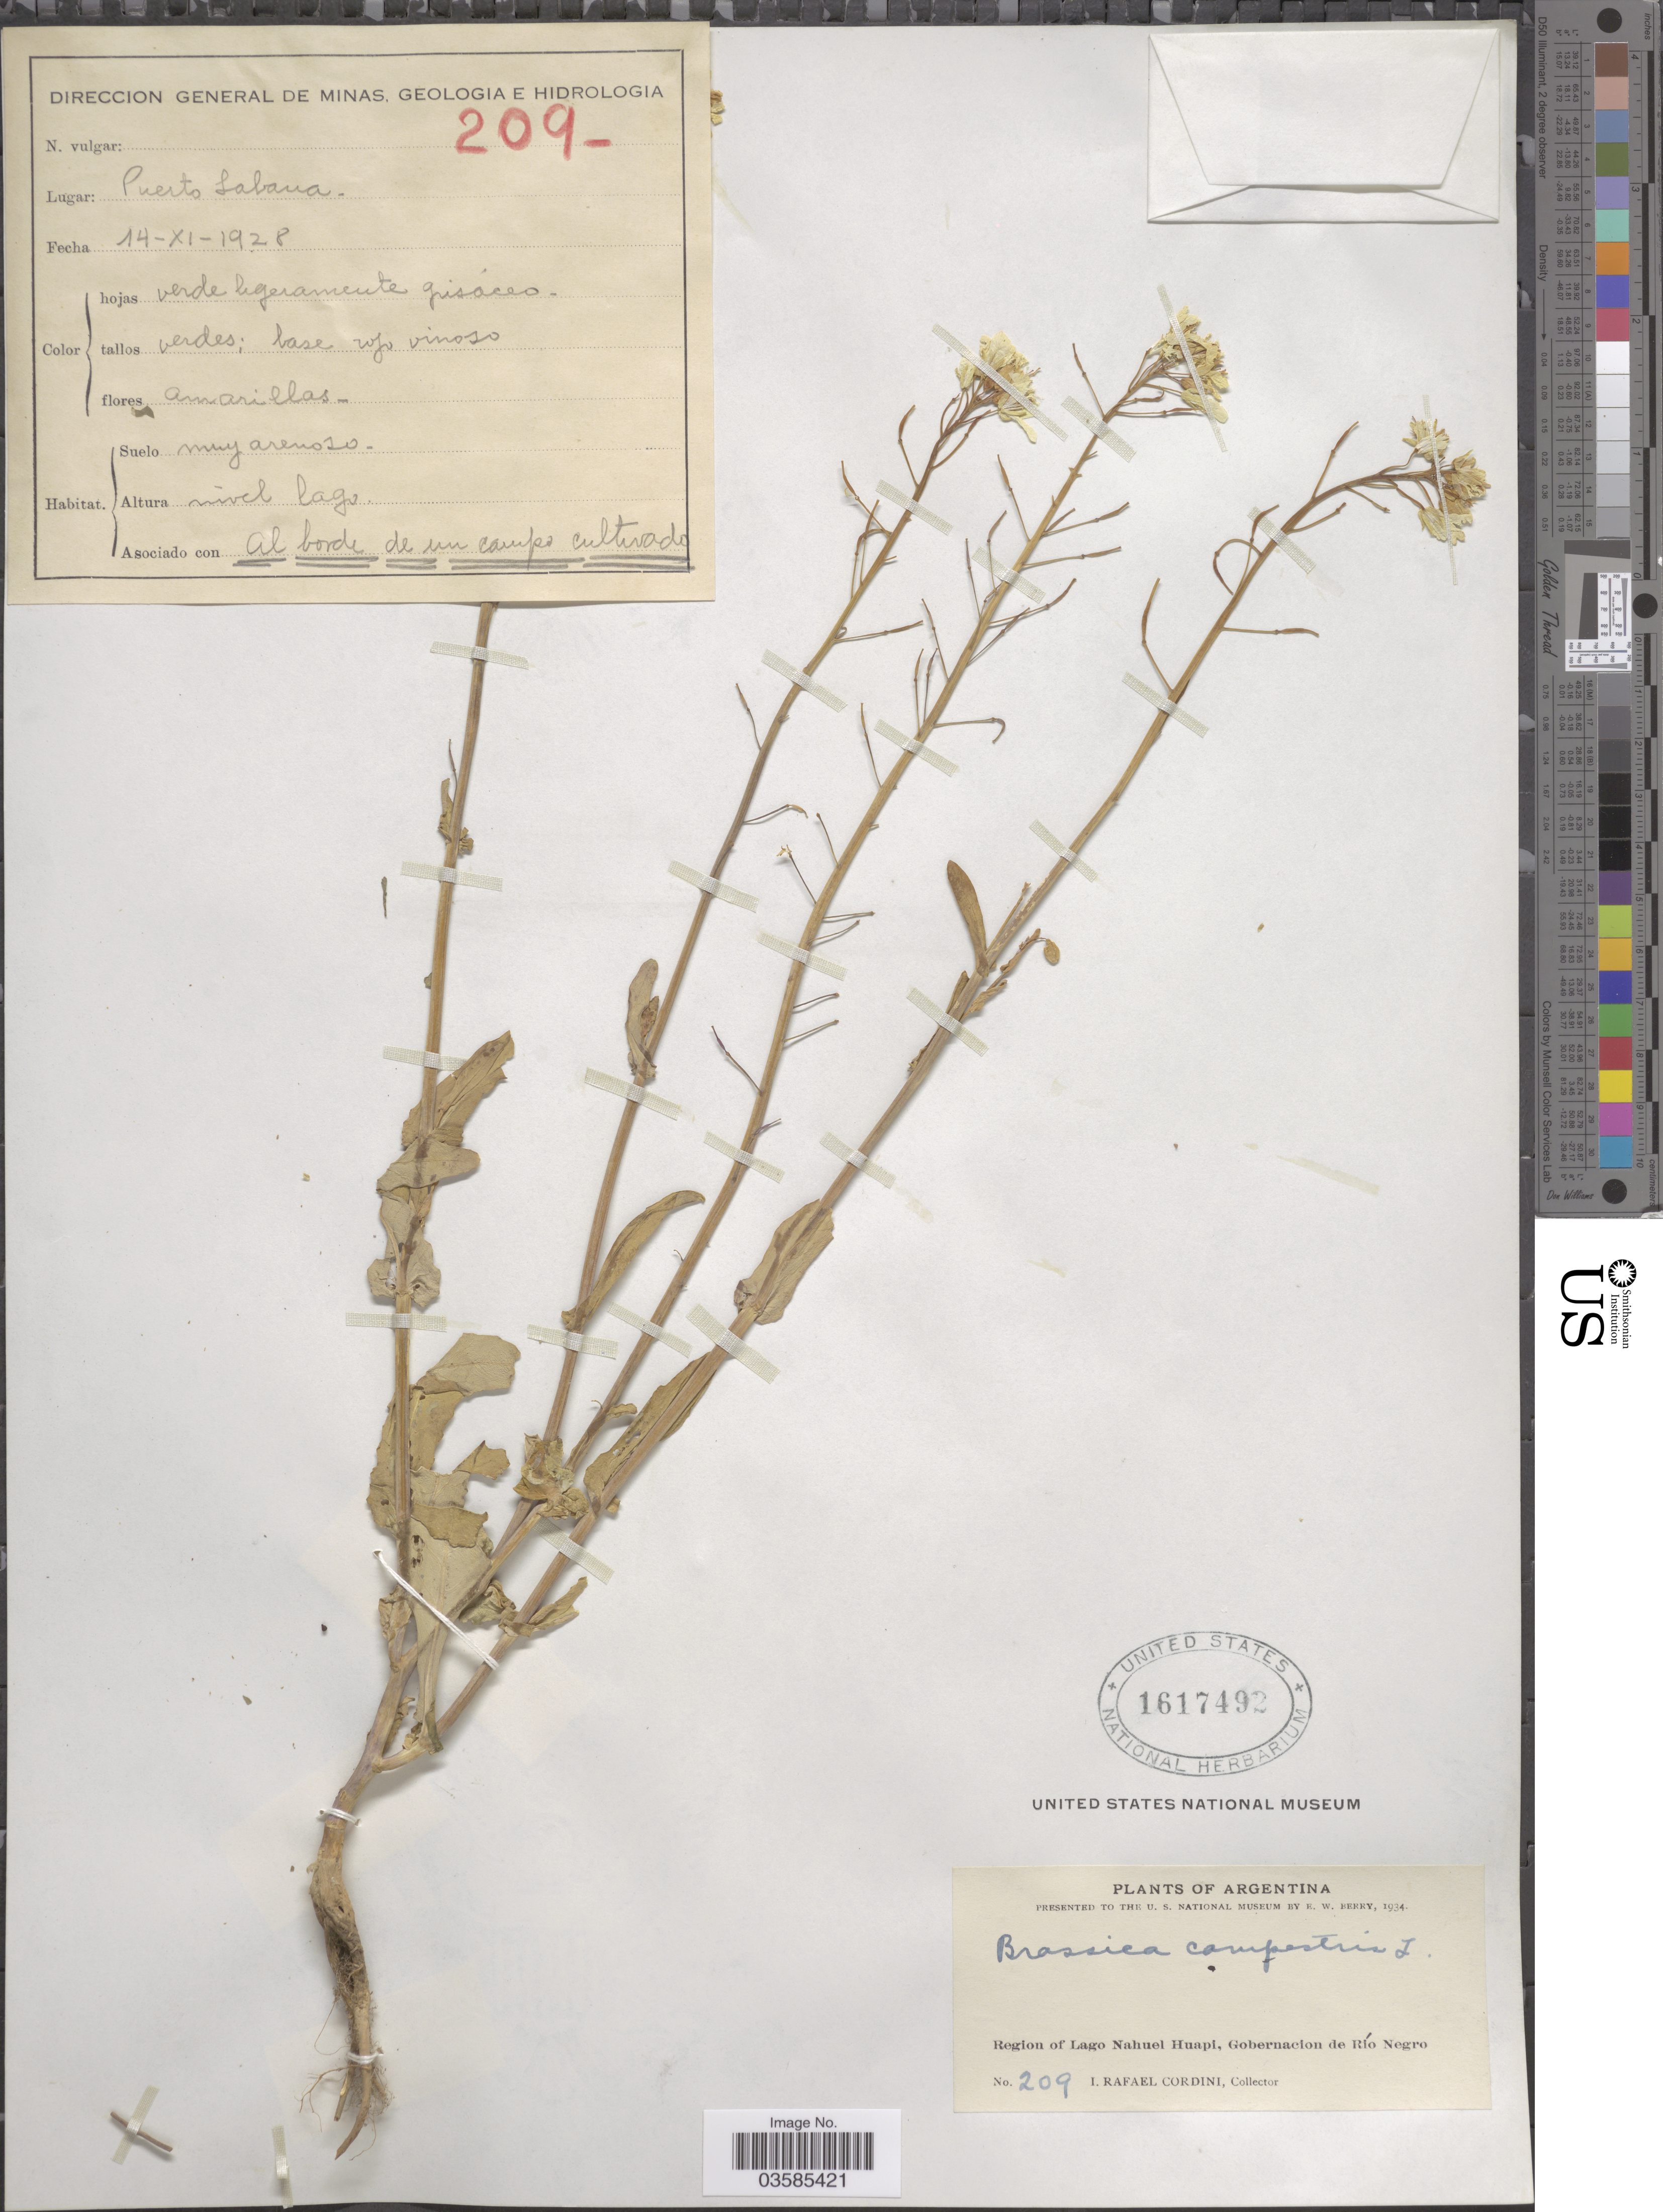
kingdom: Plantae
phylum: Tracheophyta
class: Magnoliopsida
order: Brassicales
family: Brassicaceae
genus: Brassica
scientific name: Brassica campestris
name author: L.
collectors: I. Cordini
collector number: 209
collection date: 1928-11-14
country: Argentina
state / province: Rio Negro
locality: Region of Lago Nahuel Huapi, Gobernacion de Río Negro. Puerto Sabana.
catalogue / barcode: US 1617492